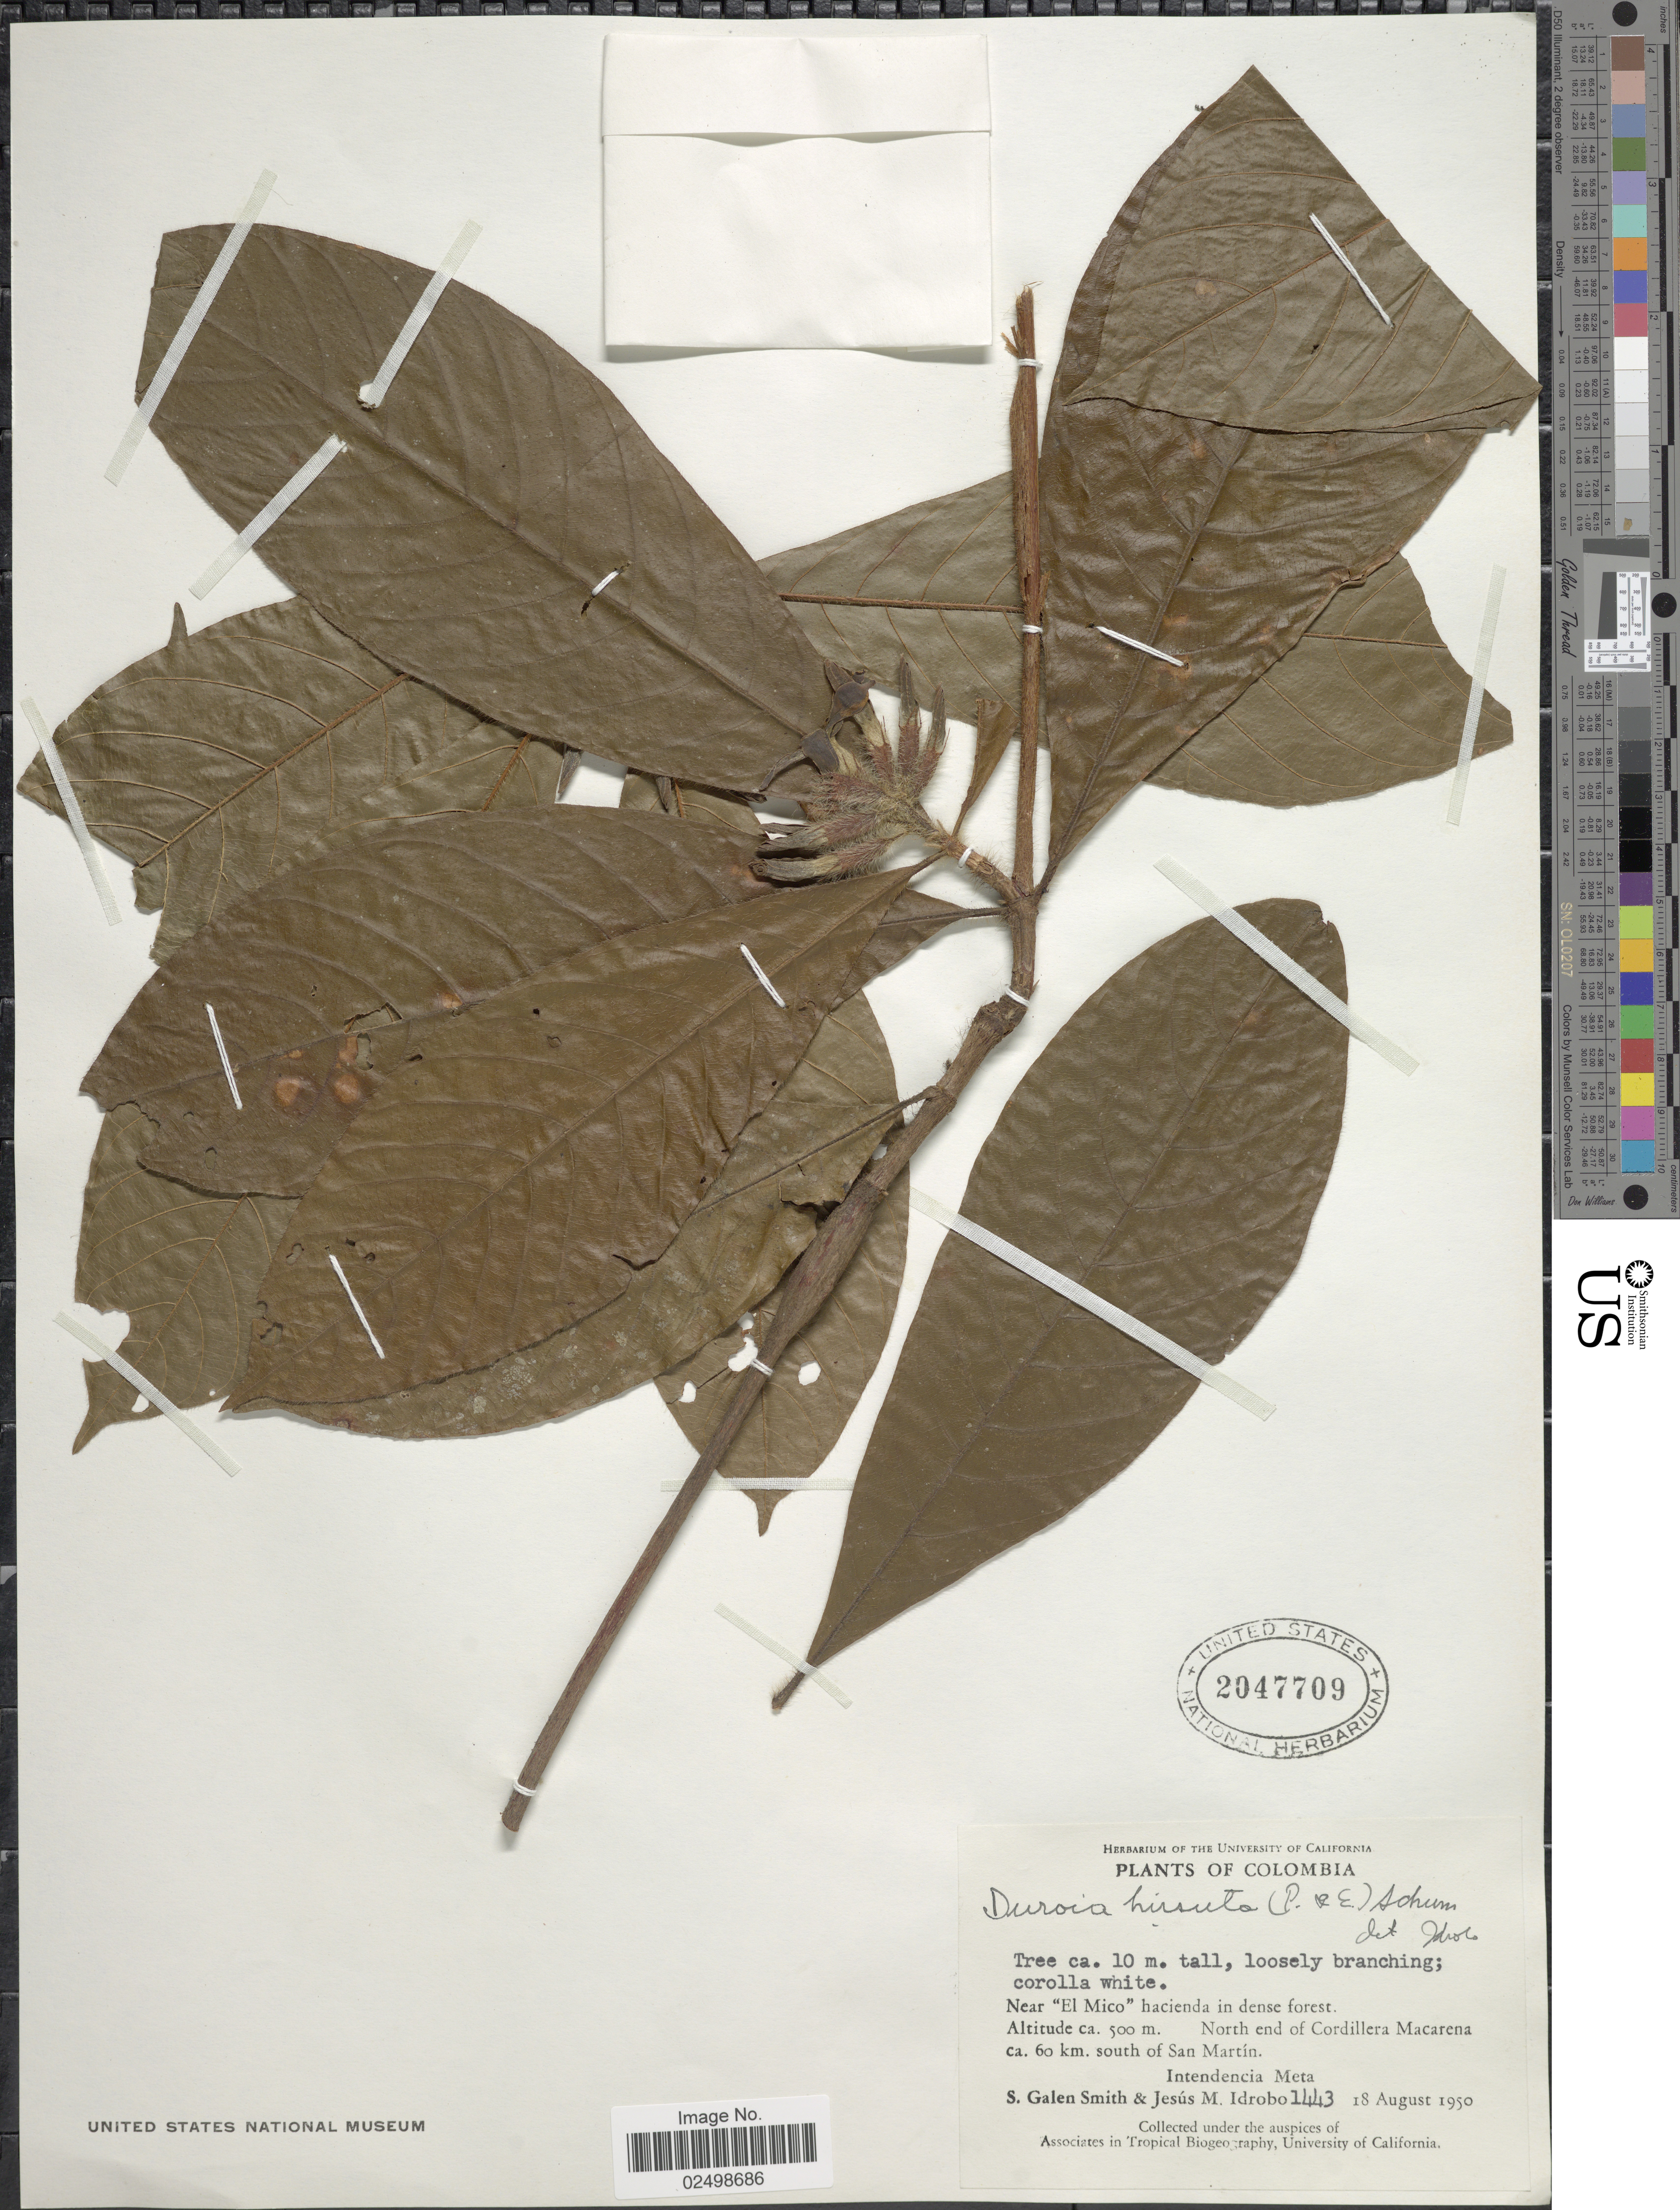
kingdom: Plantae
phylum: Tracheophyta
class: Magnoliopsida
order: Gentianales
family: Rubiaceae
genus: Duroia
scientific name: Duroia hirsuta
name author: (Poepp.) K. Schum.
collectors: S. G. Smith & J. M. Idrobo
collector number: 1443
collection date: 1950-08-18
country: Colombia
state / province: Meta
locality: Near "El Mico"hacienda in dense forest. North end of Cordillera Macarena ca. 60 km. south of San Martin. Intendencia Meta.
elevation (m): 500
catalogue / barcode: US 2047709